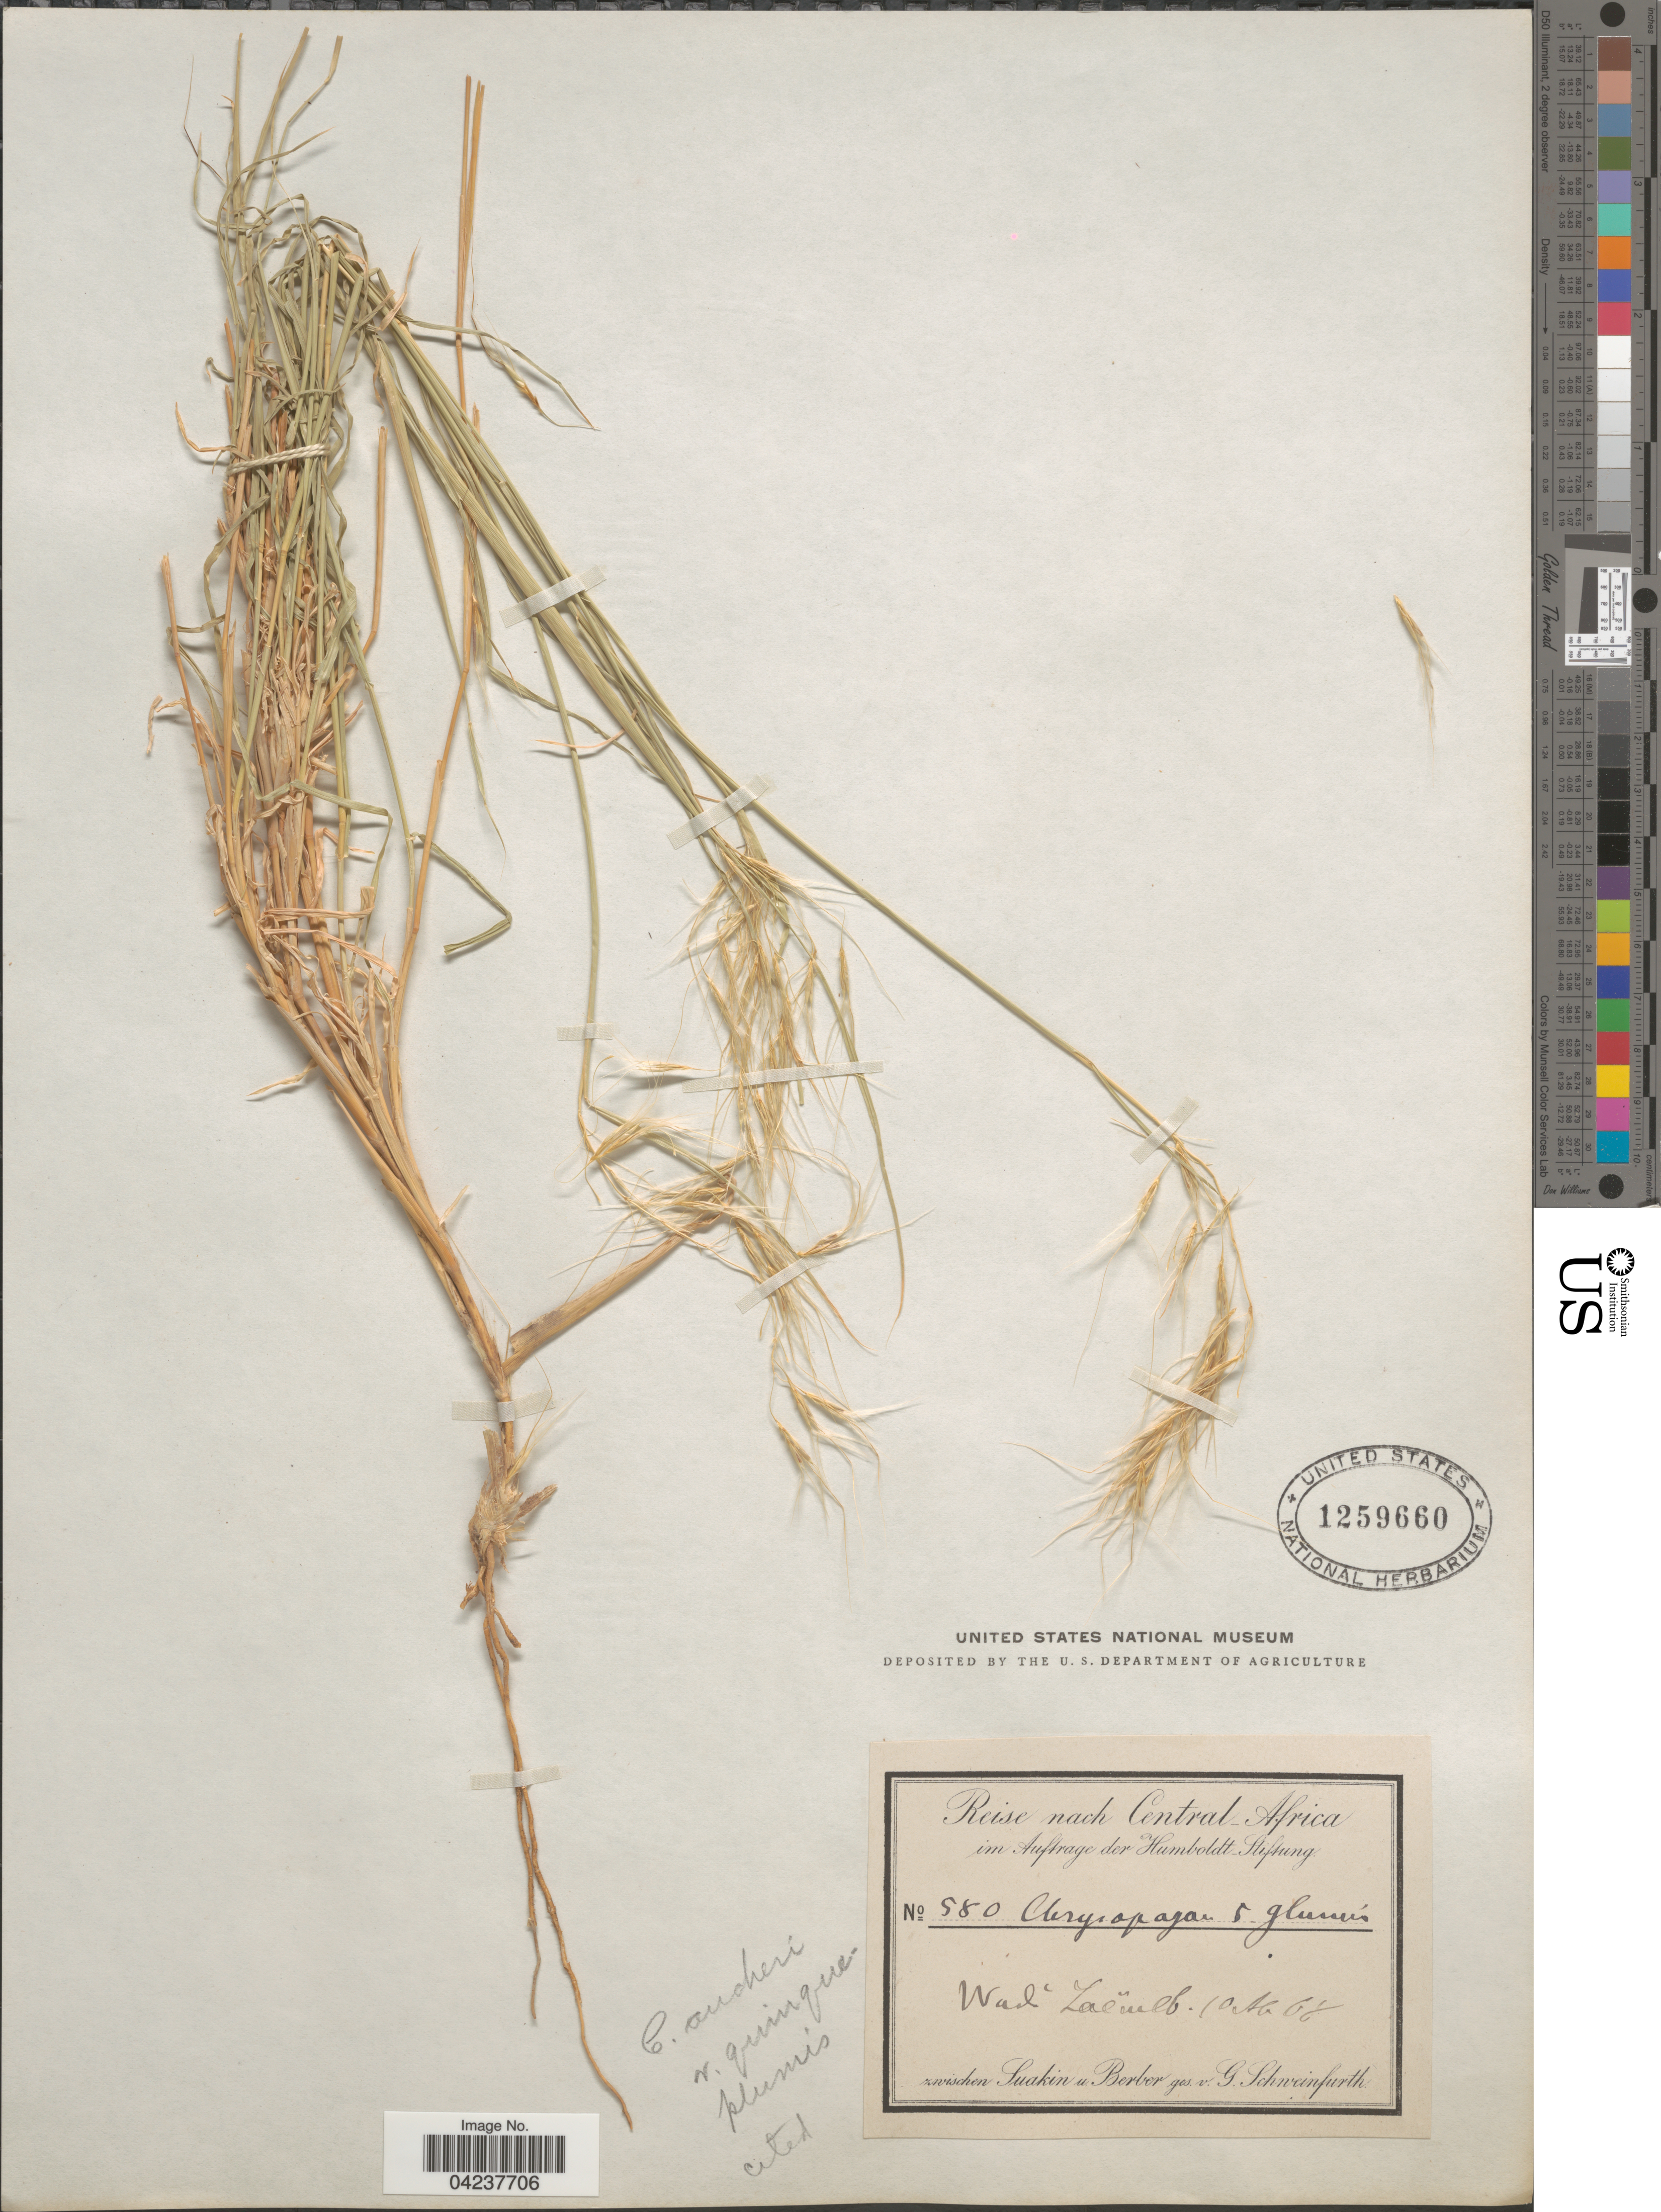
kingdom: Plantae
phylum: Tracheophyta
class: Liliopsida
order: Poales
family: Poaceae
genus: Chrysopogon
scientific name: Chrysopogon plumulosus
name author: Hochst.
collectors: G. A. Schweinfurth (herbarium)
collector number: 580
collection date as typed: Transcribed d/m/y: 10/4/68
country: Sudan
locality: Reise nach Central Africa im Auftrage der Humboldt Stiftung. Wad Zaluilb [interpreted]. Zwischen Suakin u Berber.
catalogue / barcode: US 1259660